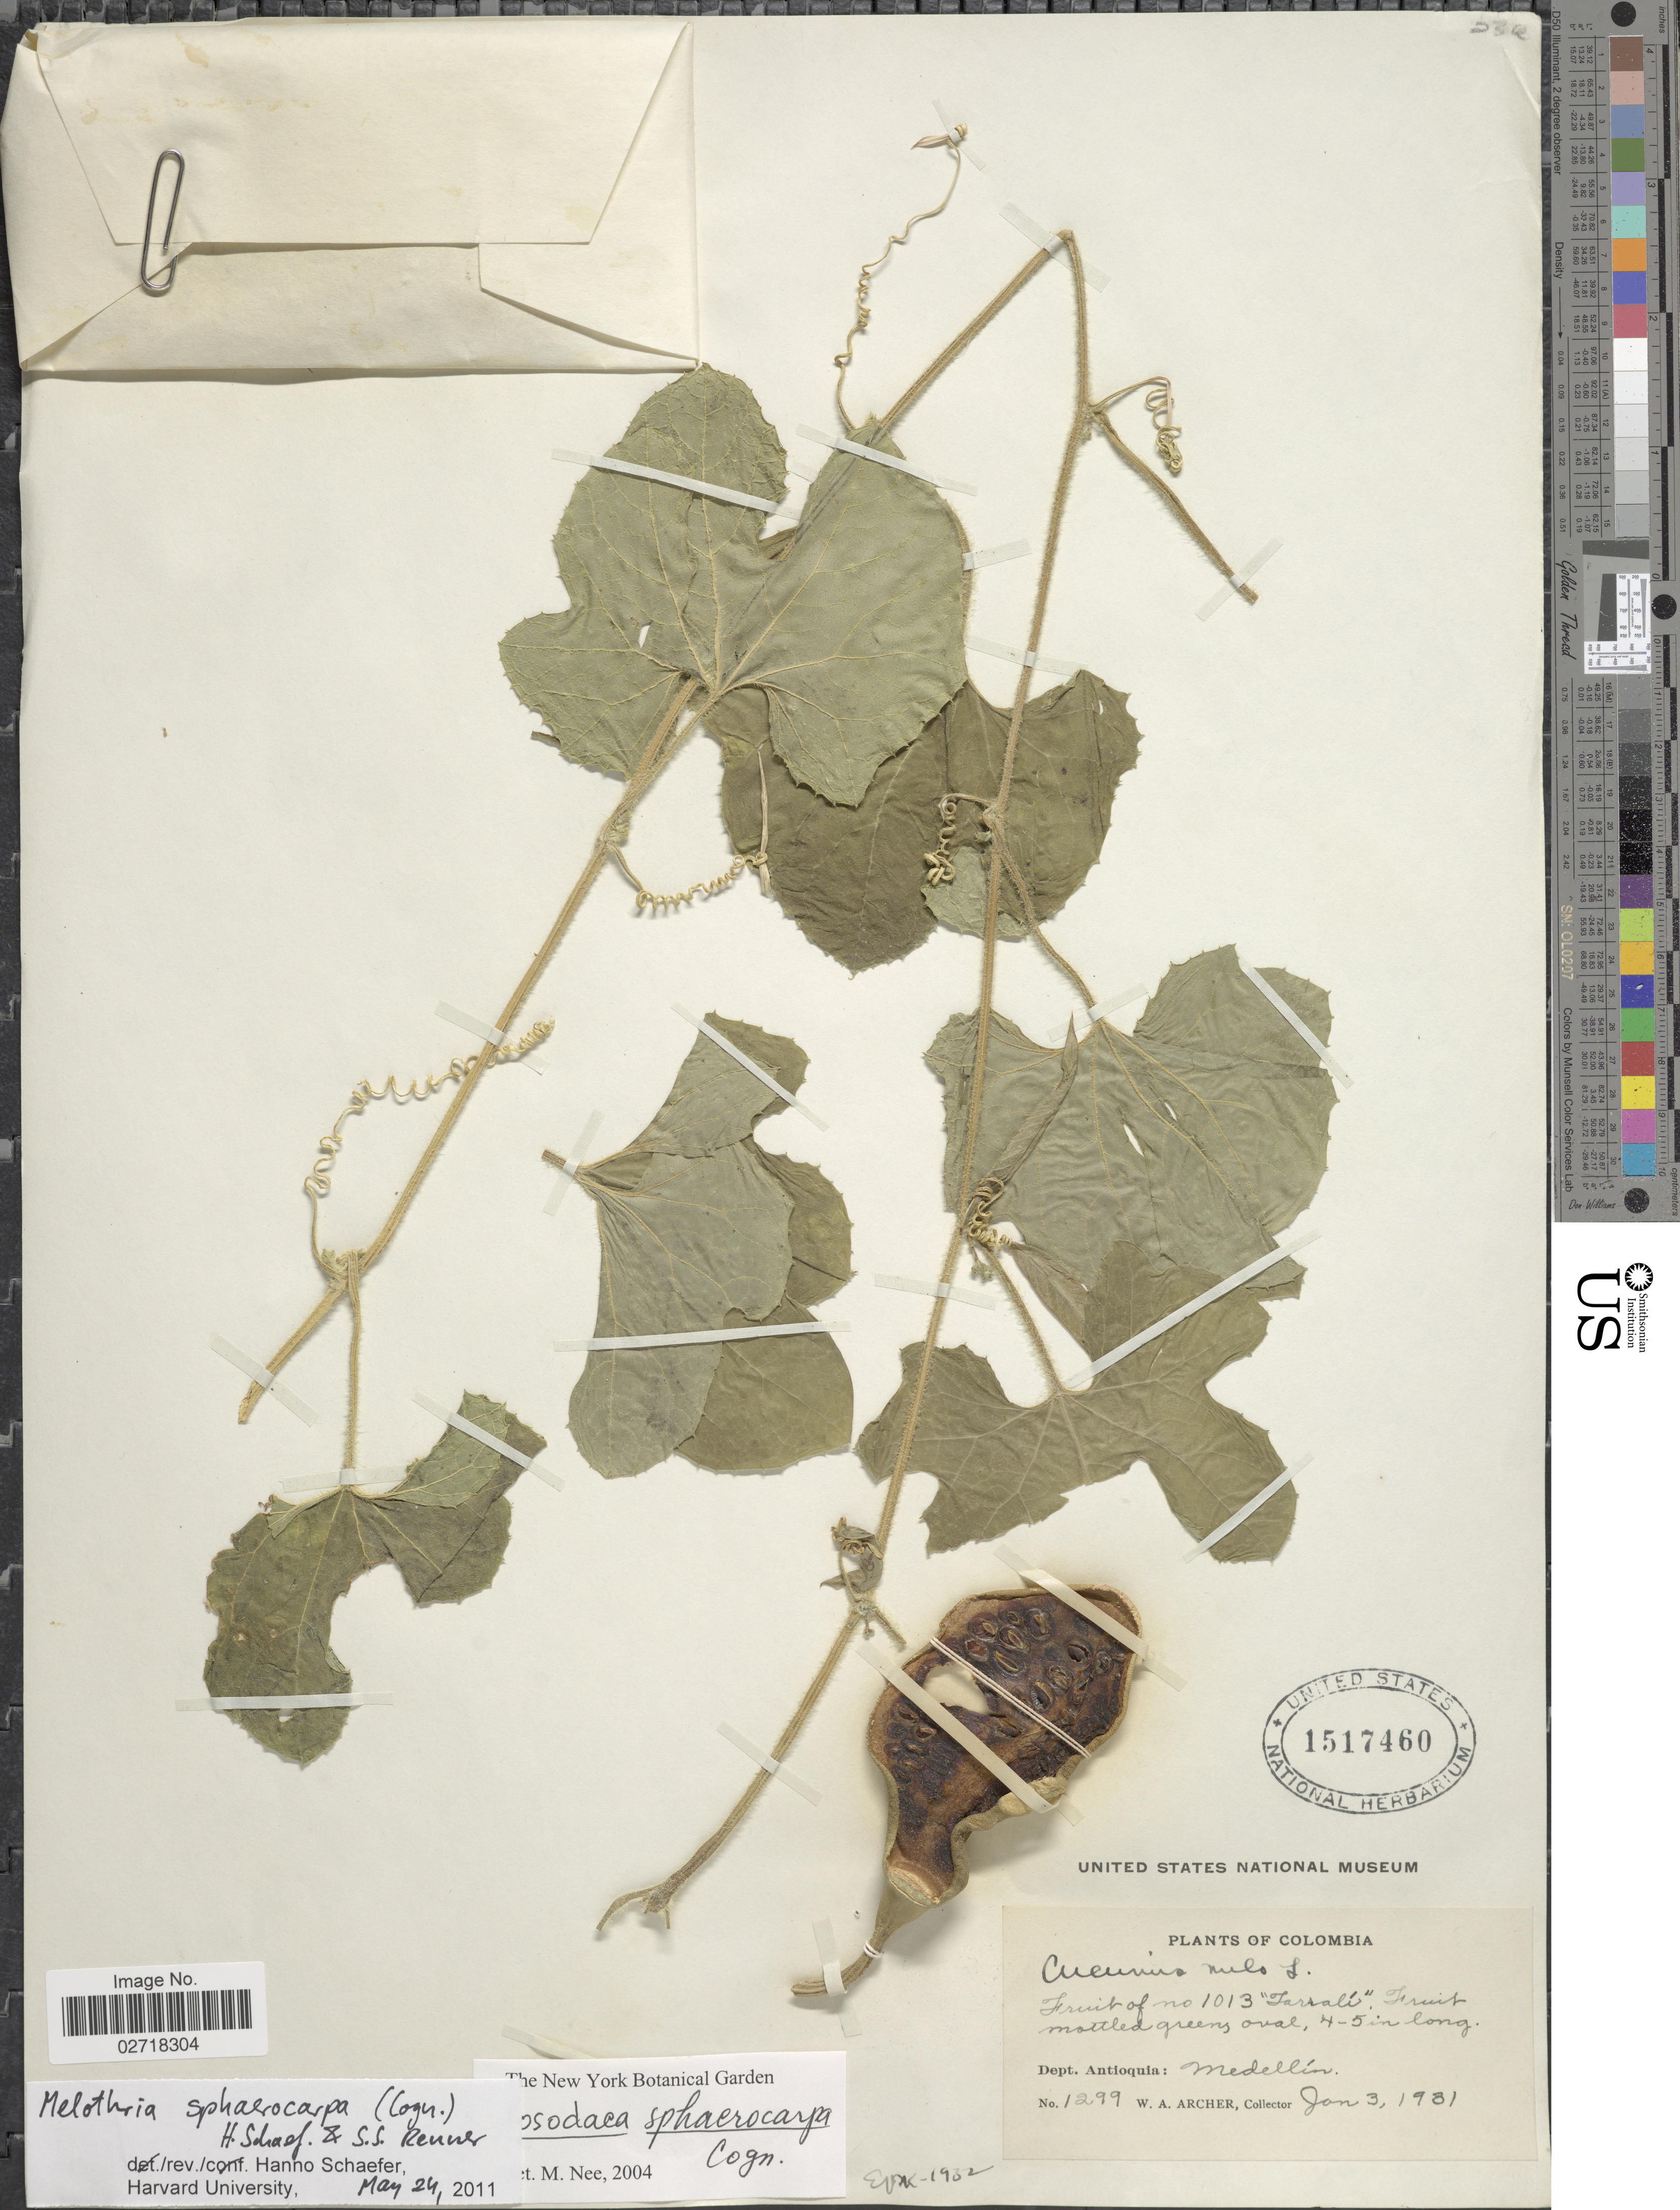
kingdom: Plantae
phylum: Tracheophyta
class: Magnoliopsida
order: Cucurbitales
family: Cucurbitaceae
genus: Melothria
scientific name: Melothria sphaerocarpa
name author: (Cogn.) H. Schaef. & S.S. Renner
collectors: W. A. Archer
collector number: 1299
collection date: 1931-01-03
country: Colombia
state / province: Antioquia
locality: Medellin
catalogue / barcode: US 1517460